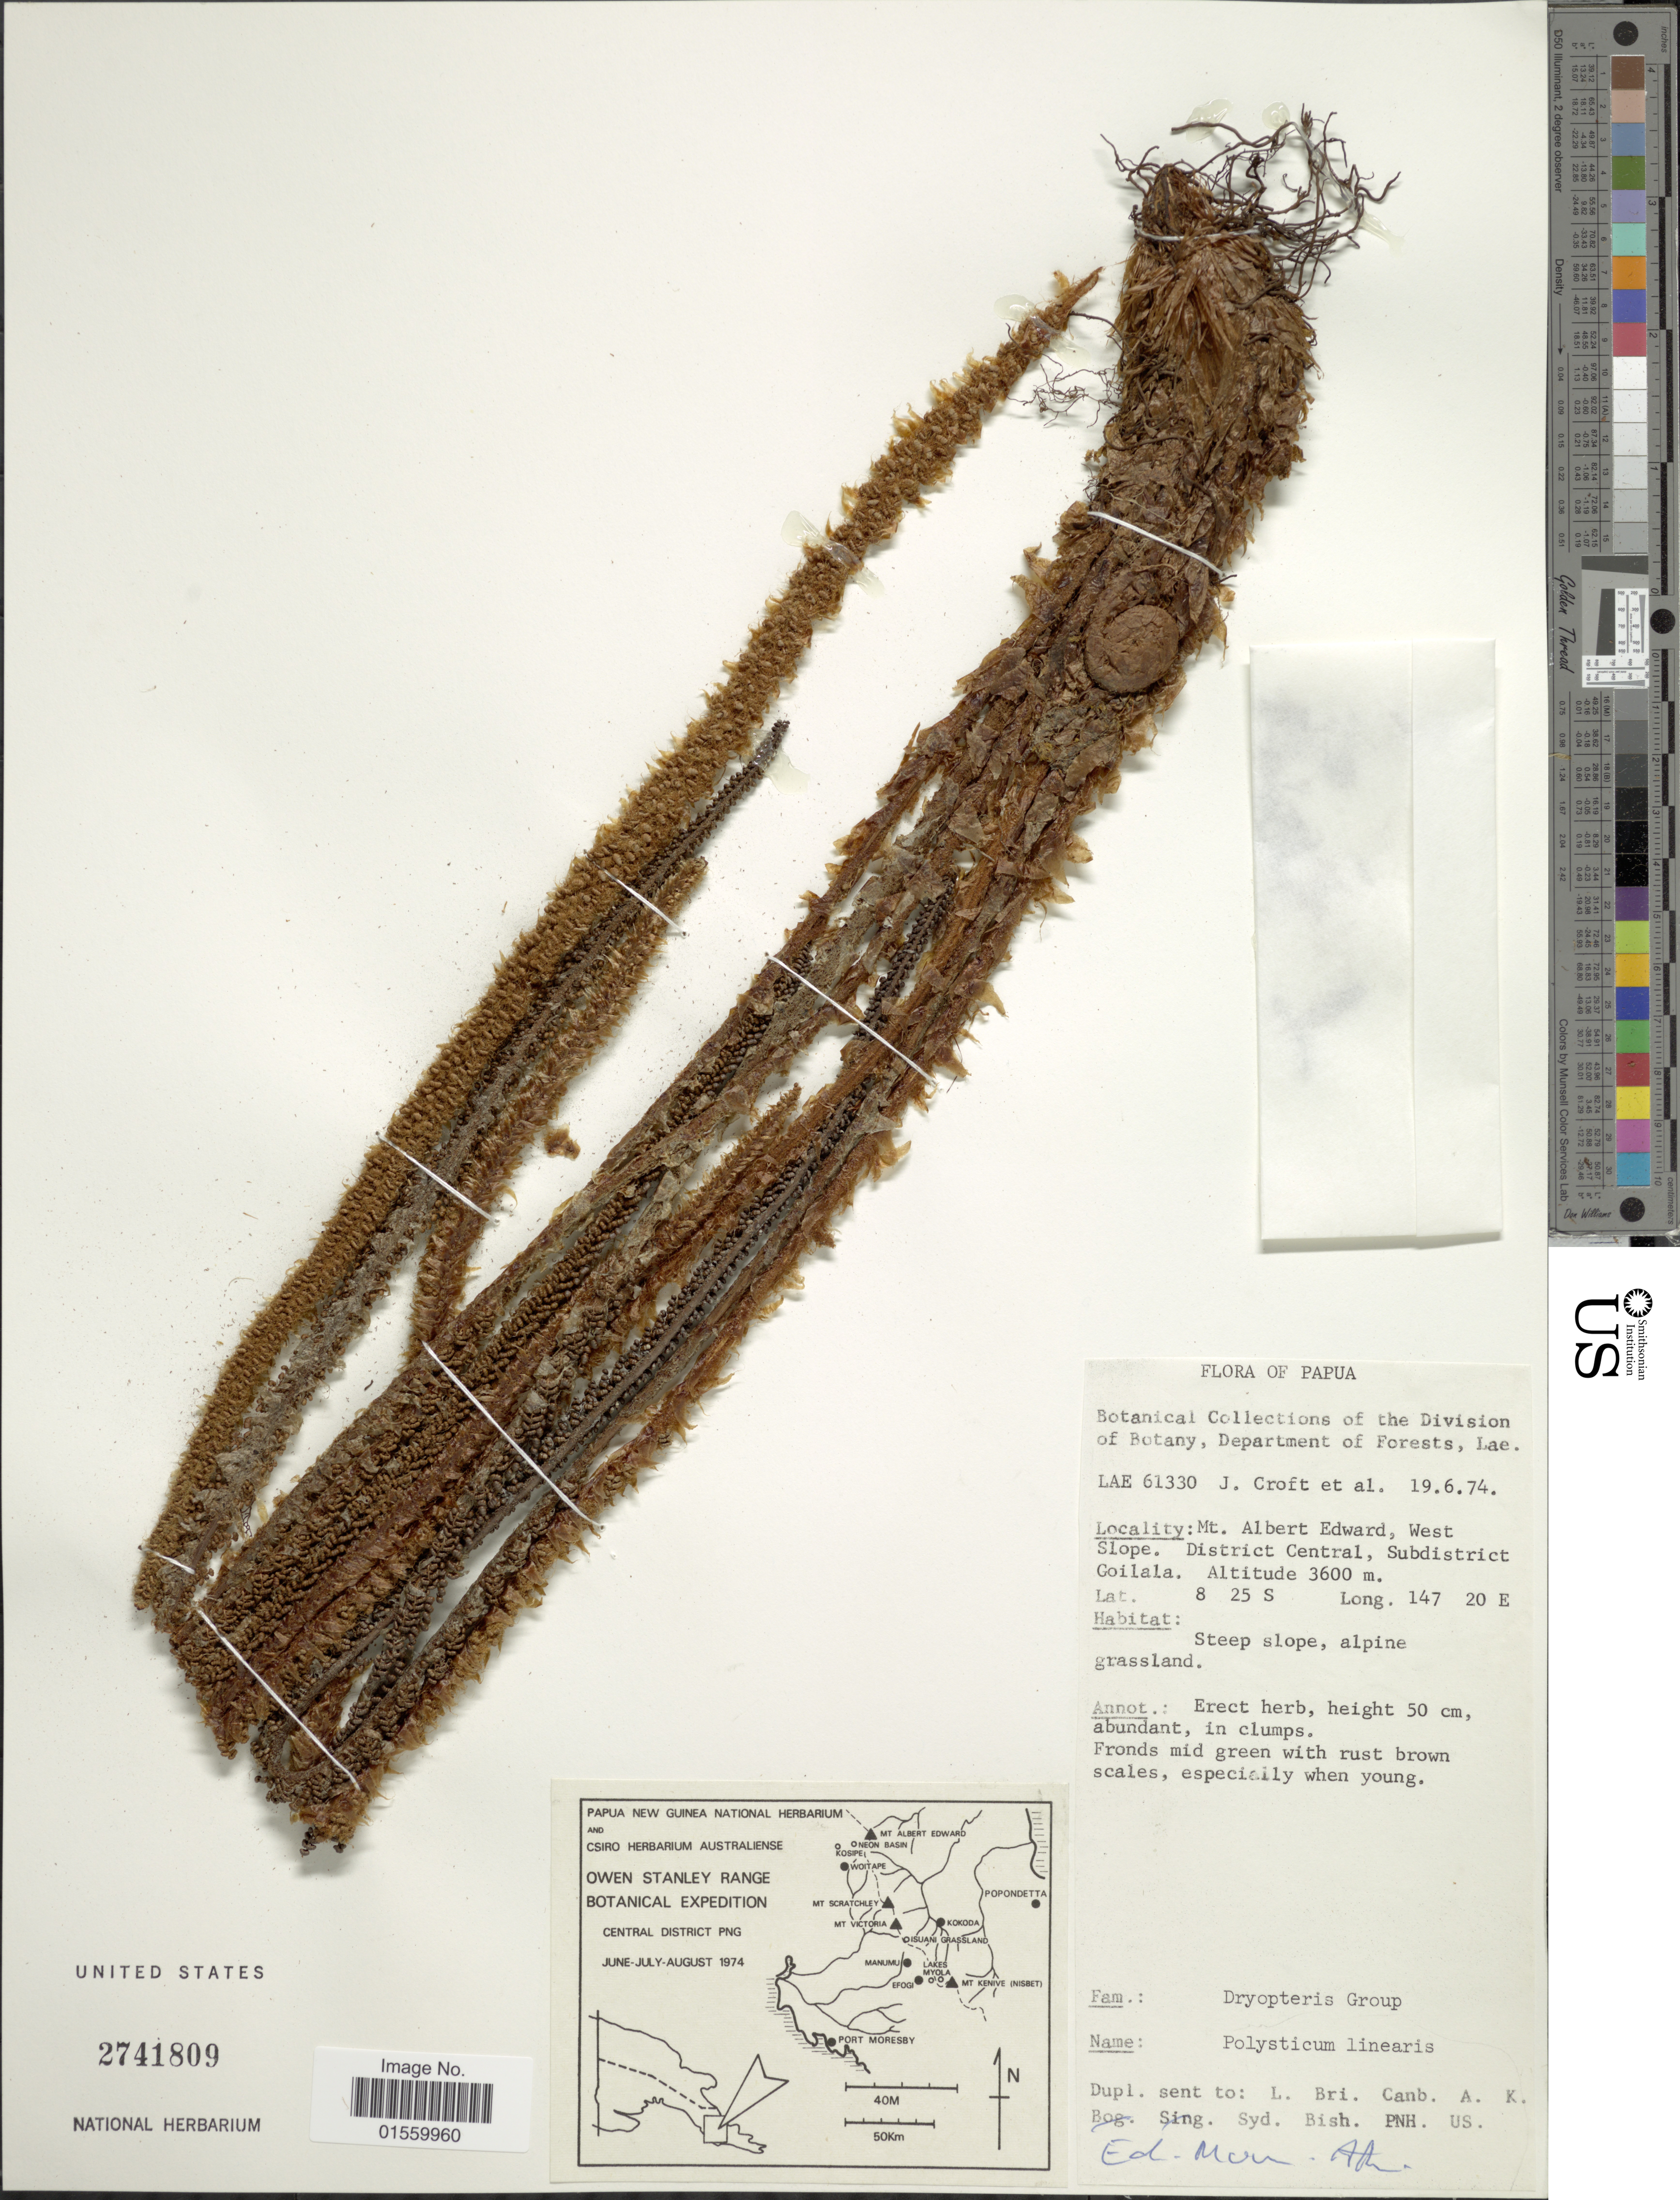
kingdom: Plantae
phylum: Tracheophyta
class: Polypodiopsida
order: Polypodiales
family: Dryopteridaceae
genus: Polystichum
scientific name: Polystichum lineare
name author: (C. Chr.) Copel.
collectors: J. Croft & et al.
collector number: LAE61330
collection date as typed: Transcribed d/m/y: 19/6/74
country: Papua New Guinea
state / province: Central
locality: Papua, Mt. Albert Edward, West Slope, District Central, Subdistrict Goilala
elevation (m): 3600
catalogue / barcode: US 2741809